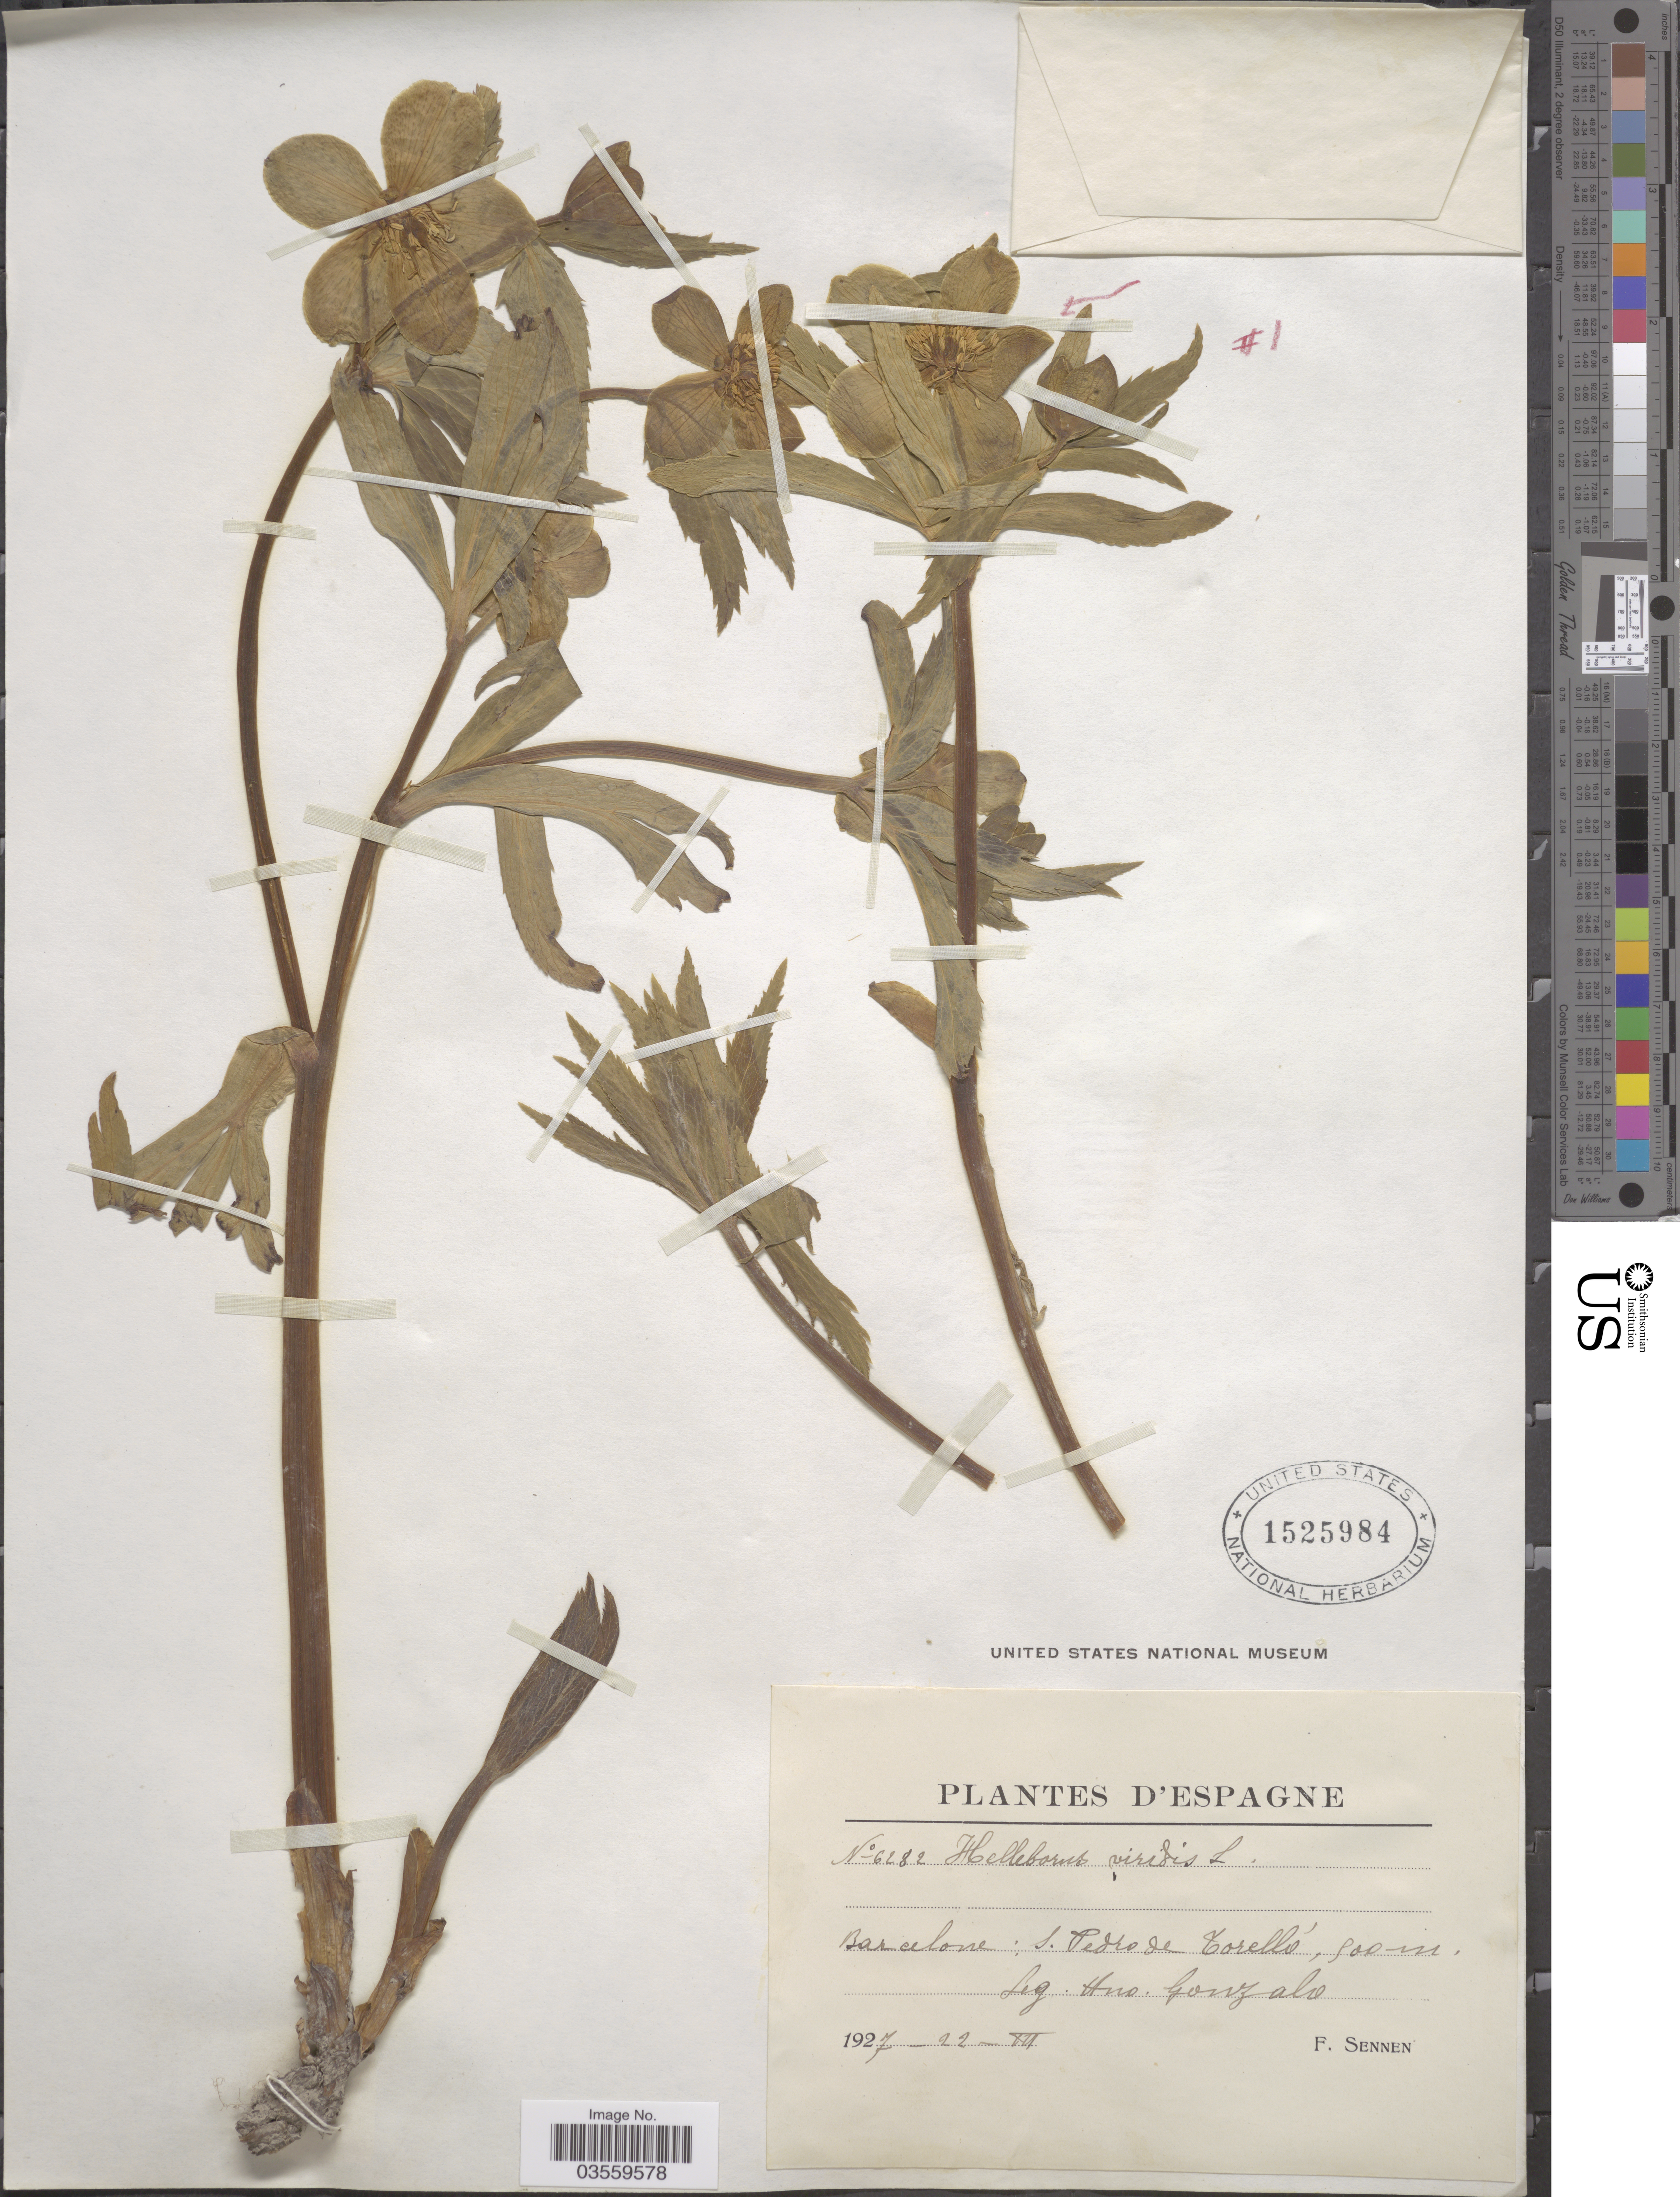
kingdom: Plantae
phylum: Tracheophyta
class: Magnoliopsida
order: Ranunculales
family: Ranunculaceae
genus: Helleborus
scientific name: Helleborus viridis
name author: L.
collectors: H. Gonzalo & E. Sennen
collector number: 6282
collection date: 1927-12-22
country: Spain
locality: Barcelone: S. Pedro de Torello.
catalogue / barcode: US 1525984